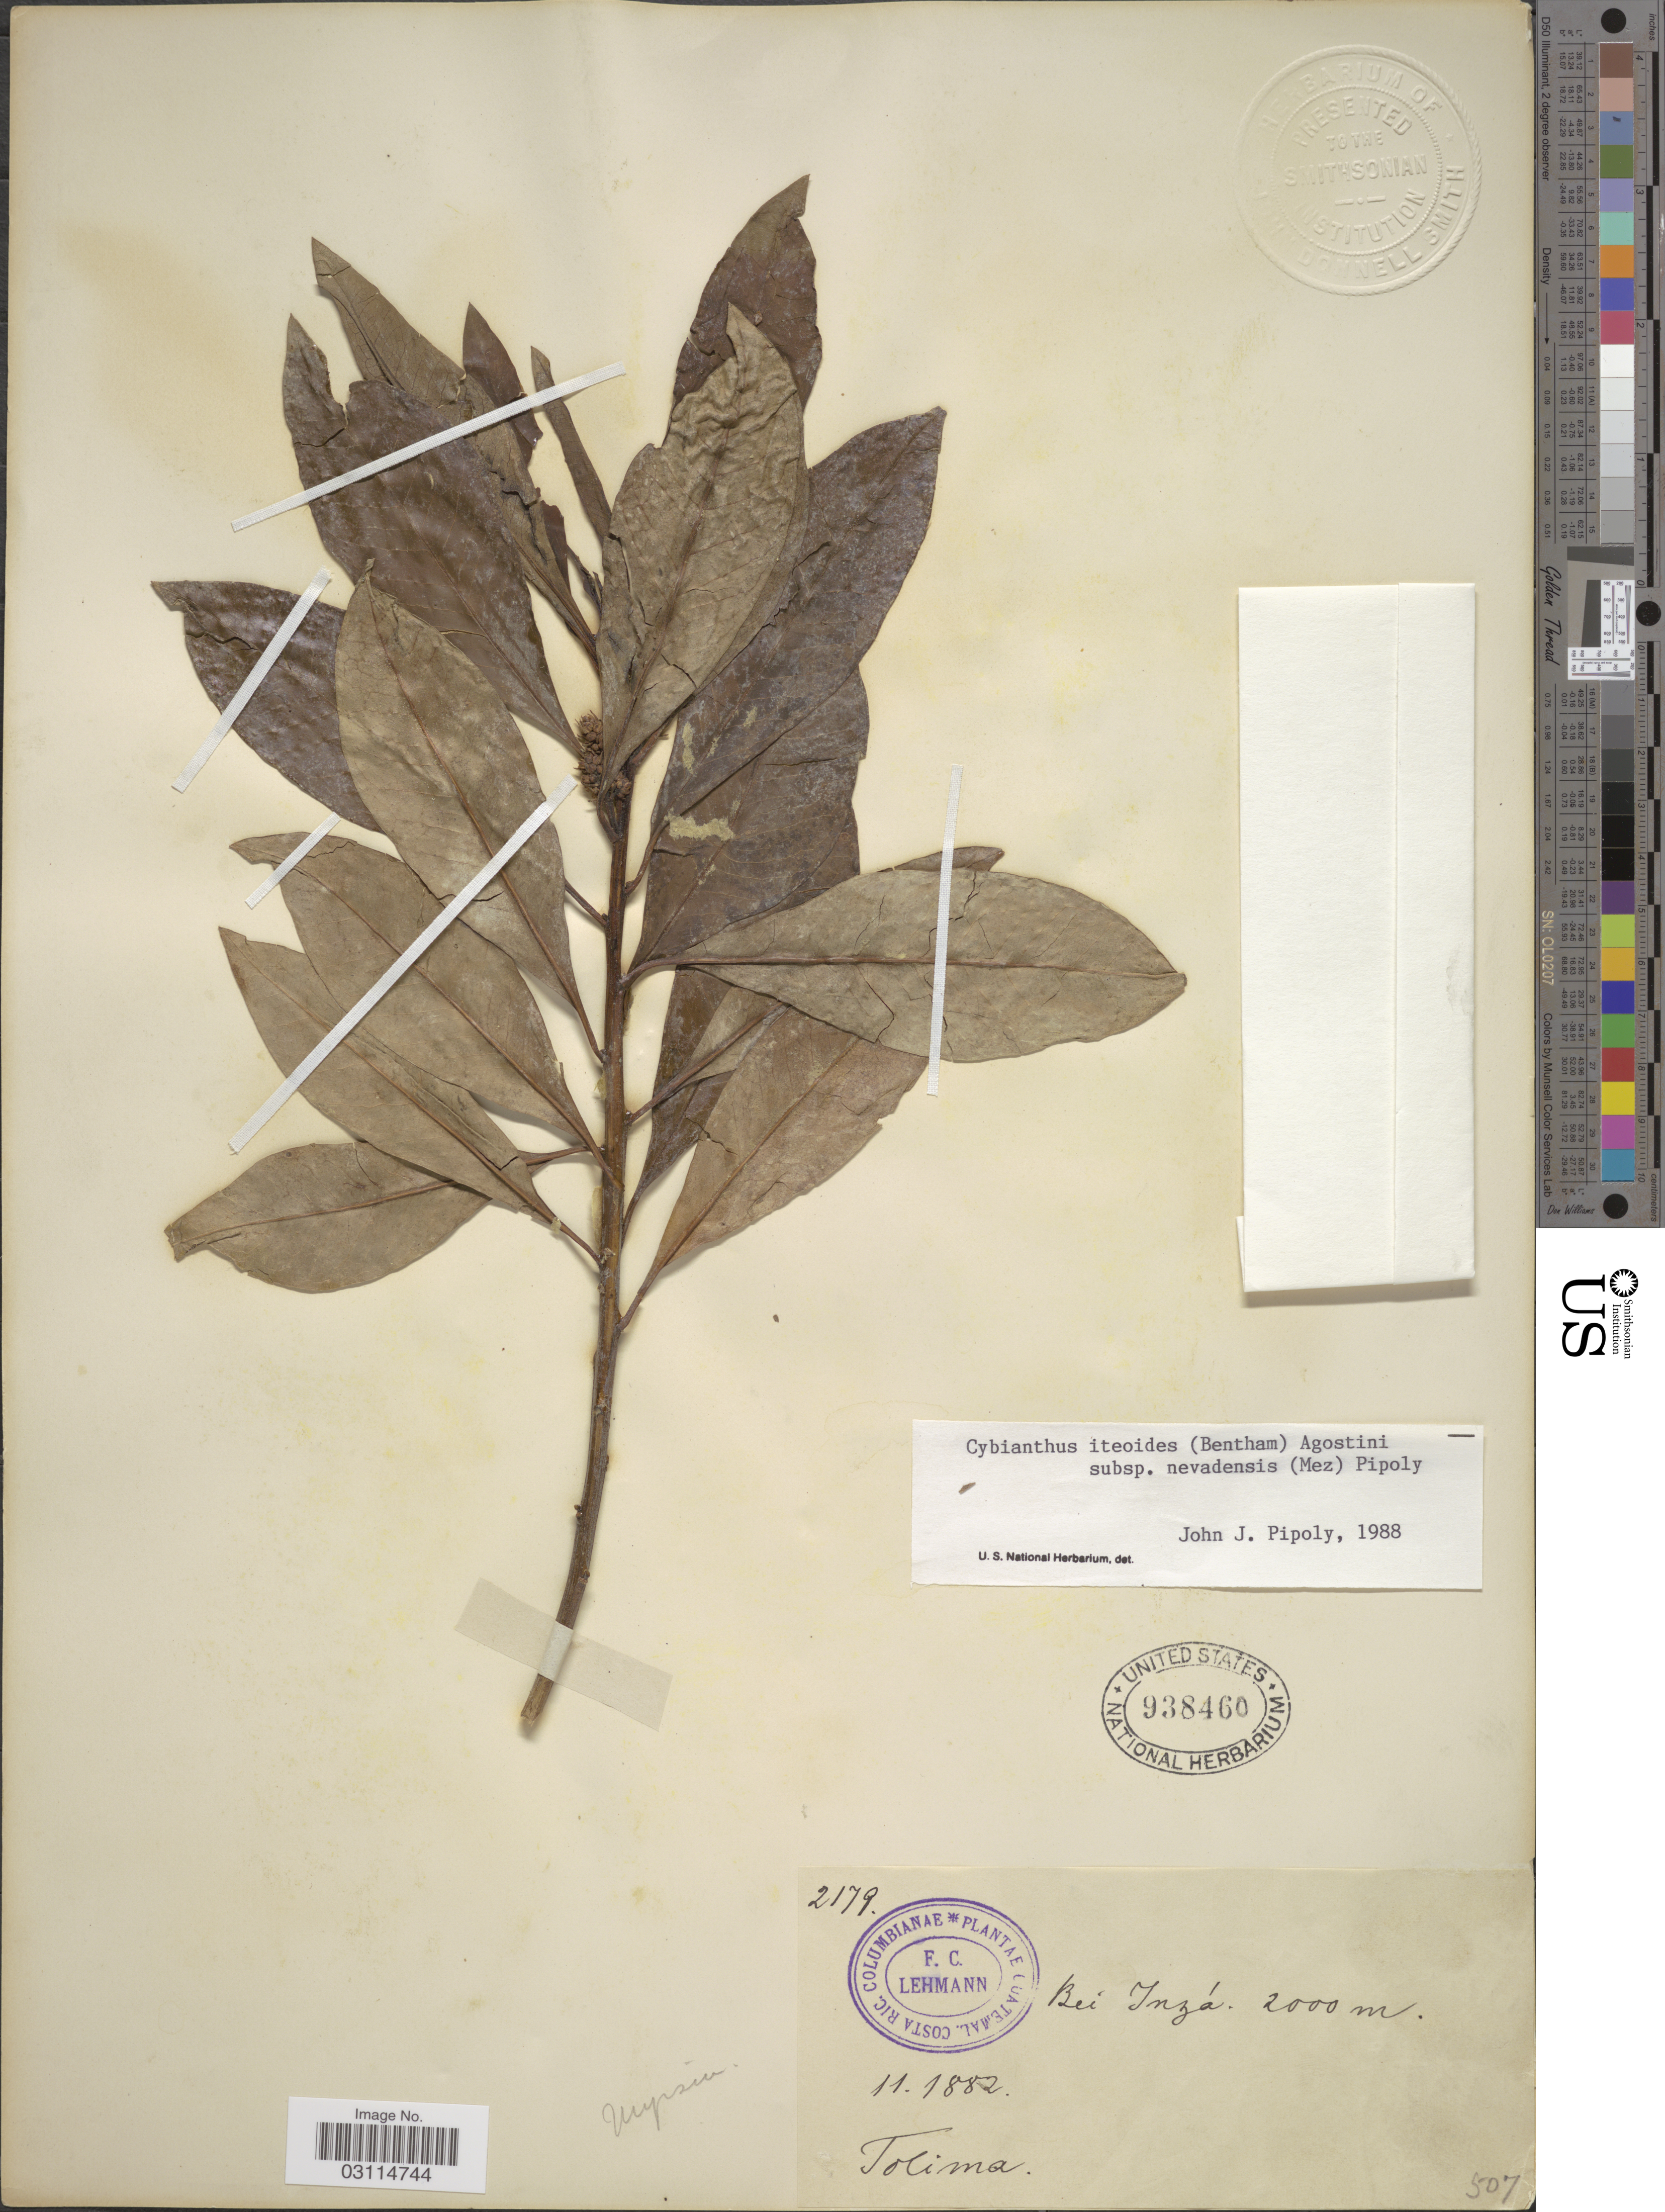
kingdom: Plantae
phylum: Tracheophyta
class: Magnoliopsida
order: Ericales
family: Primulaceae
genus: Cybianthus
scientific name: Cybianthus iteoides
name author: (Benth.) G. Agostini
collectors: F. C. Lehmann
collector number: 2179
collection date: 1882-11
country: Colombia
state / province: Tolima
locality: Bei Inzá.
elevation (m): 2000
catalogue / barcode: US 938460